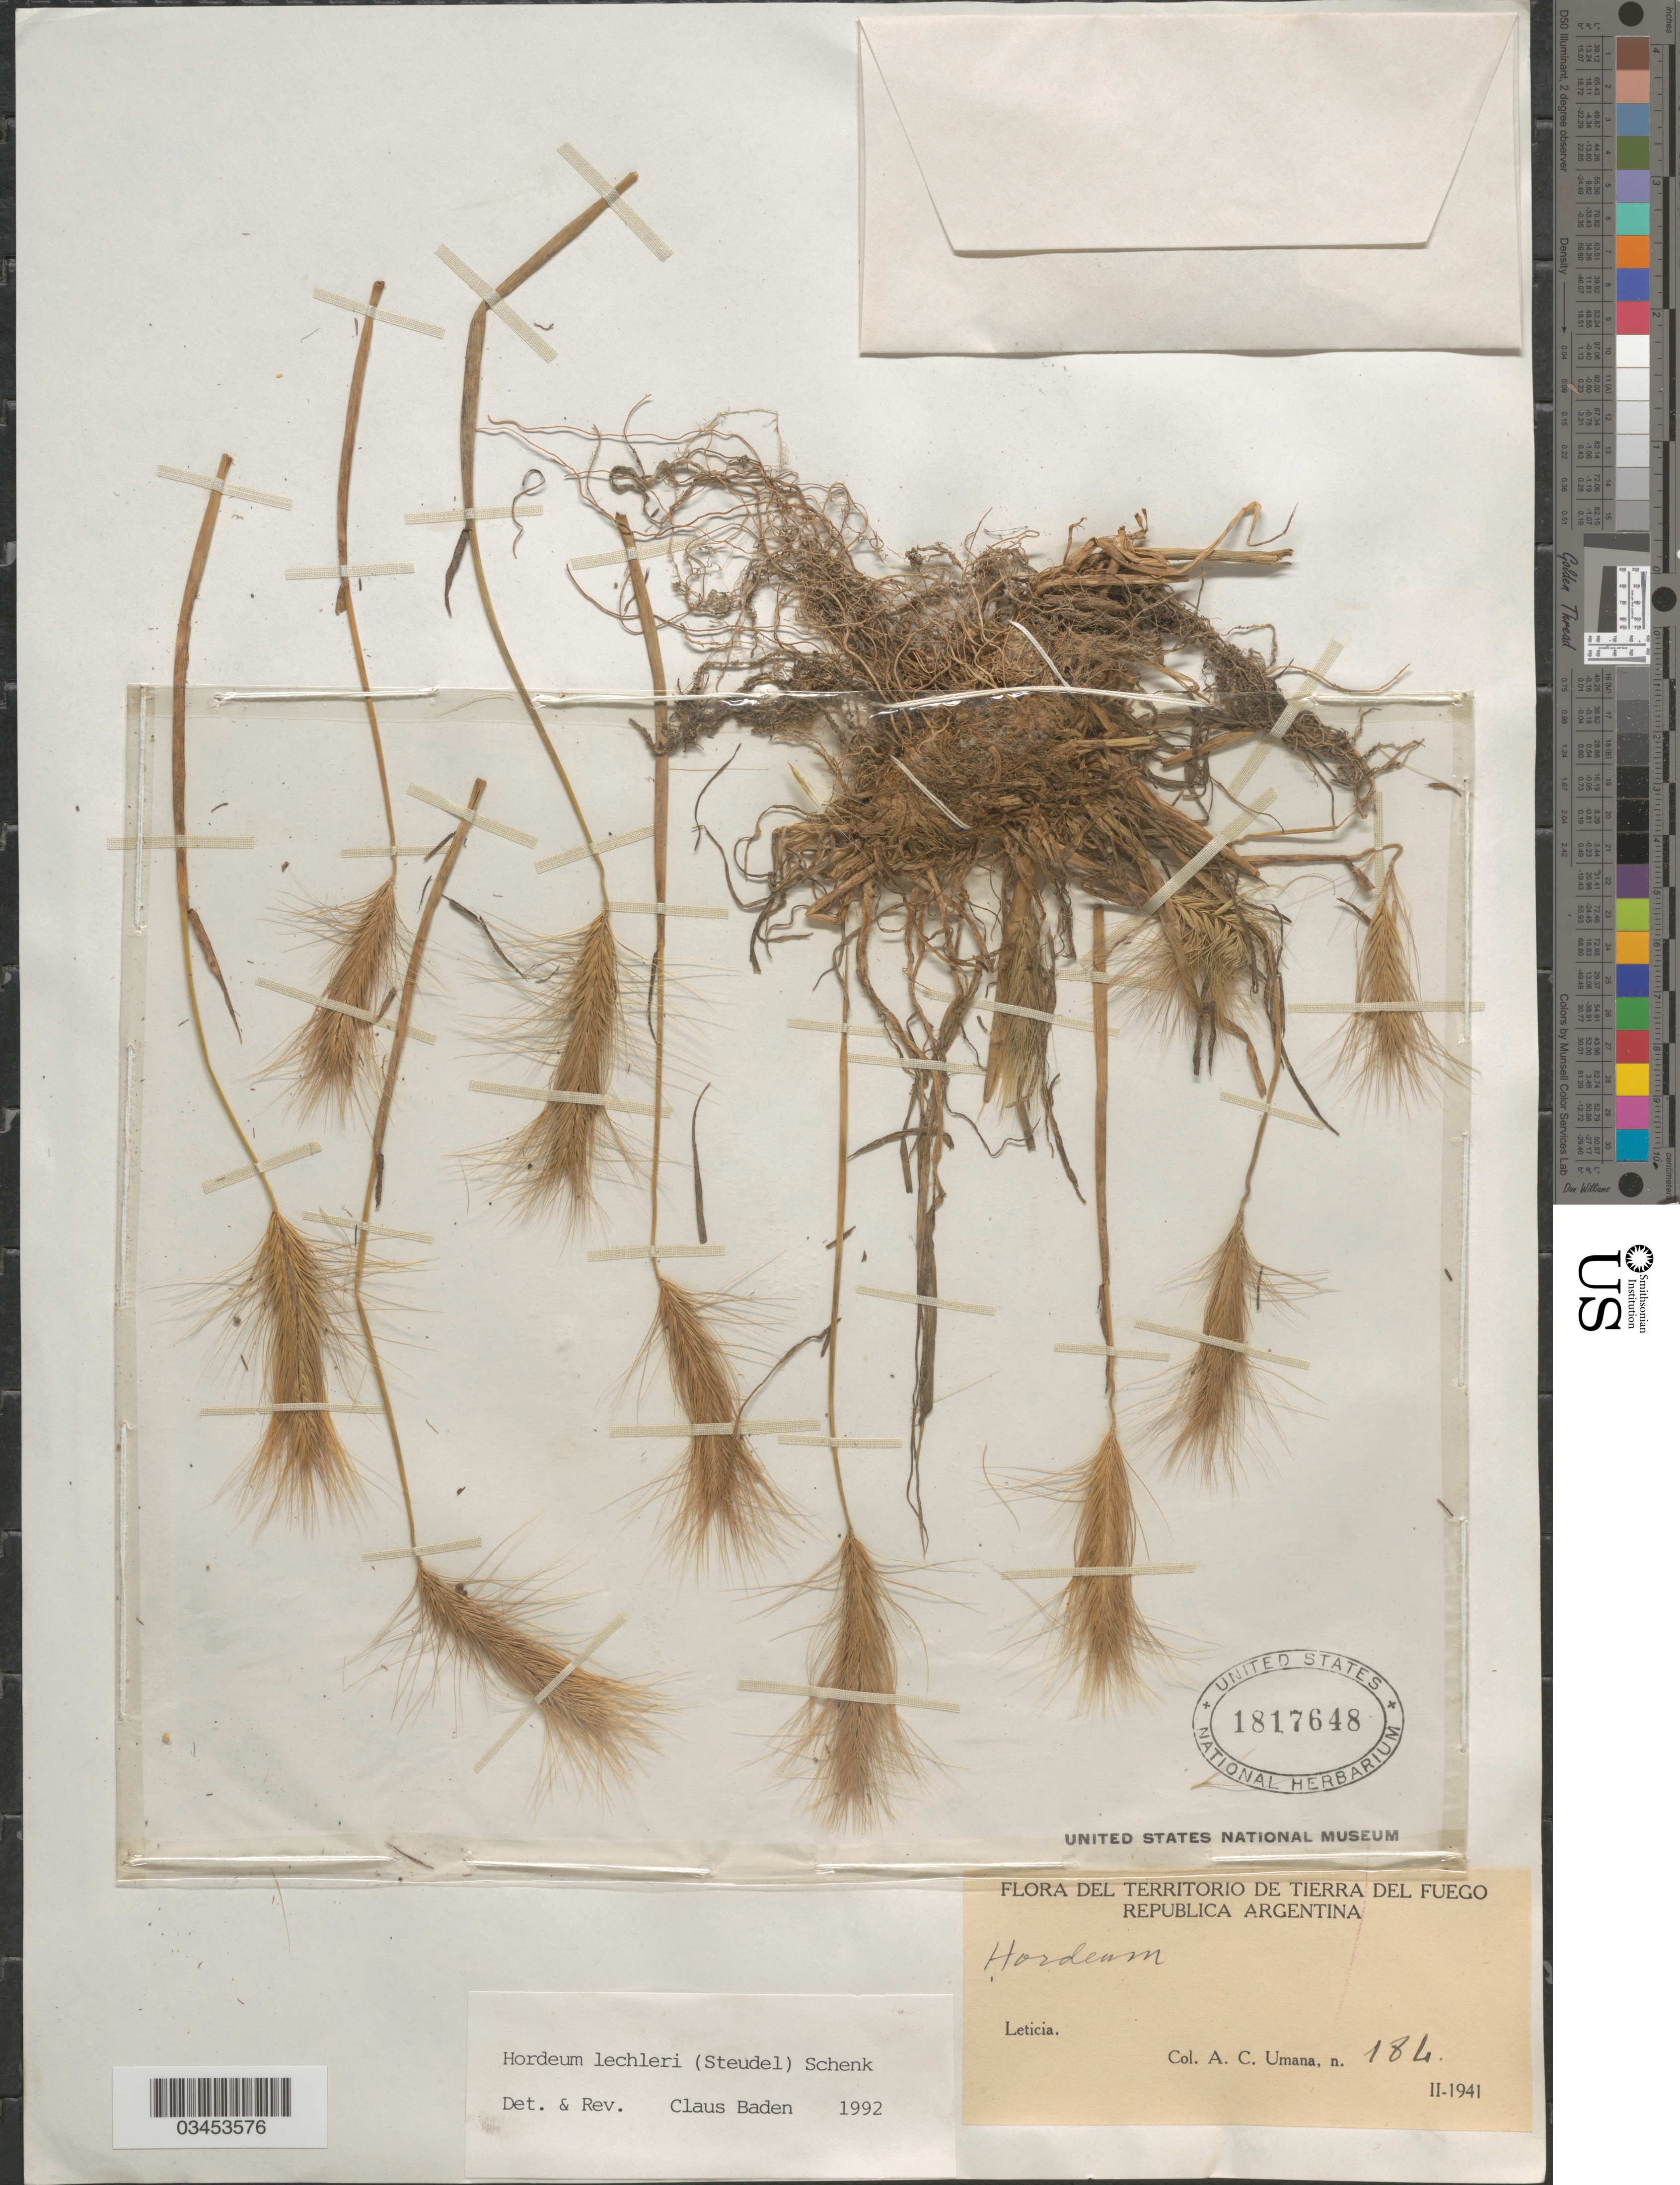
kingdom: Plantae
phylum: Tracheophyta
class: Liliopsida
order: Poales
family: Poaceae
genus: Hordeum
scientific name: Hordeum lechleri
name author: (Steud.) Schenck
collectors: A. Umana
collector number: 184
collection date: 1941-02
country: Argentina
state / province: Tierra del Fuego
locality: Leticia.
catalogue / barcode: US 1817648